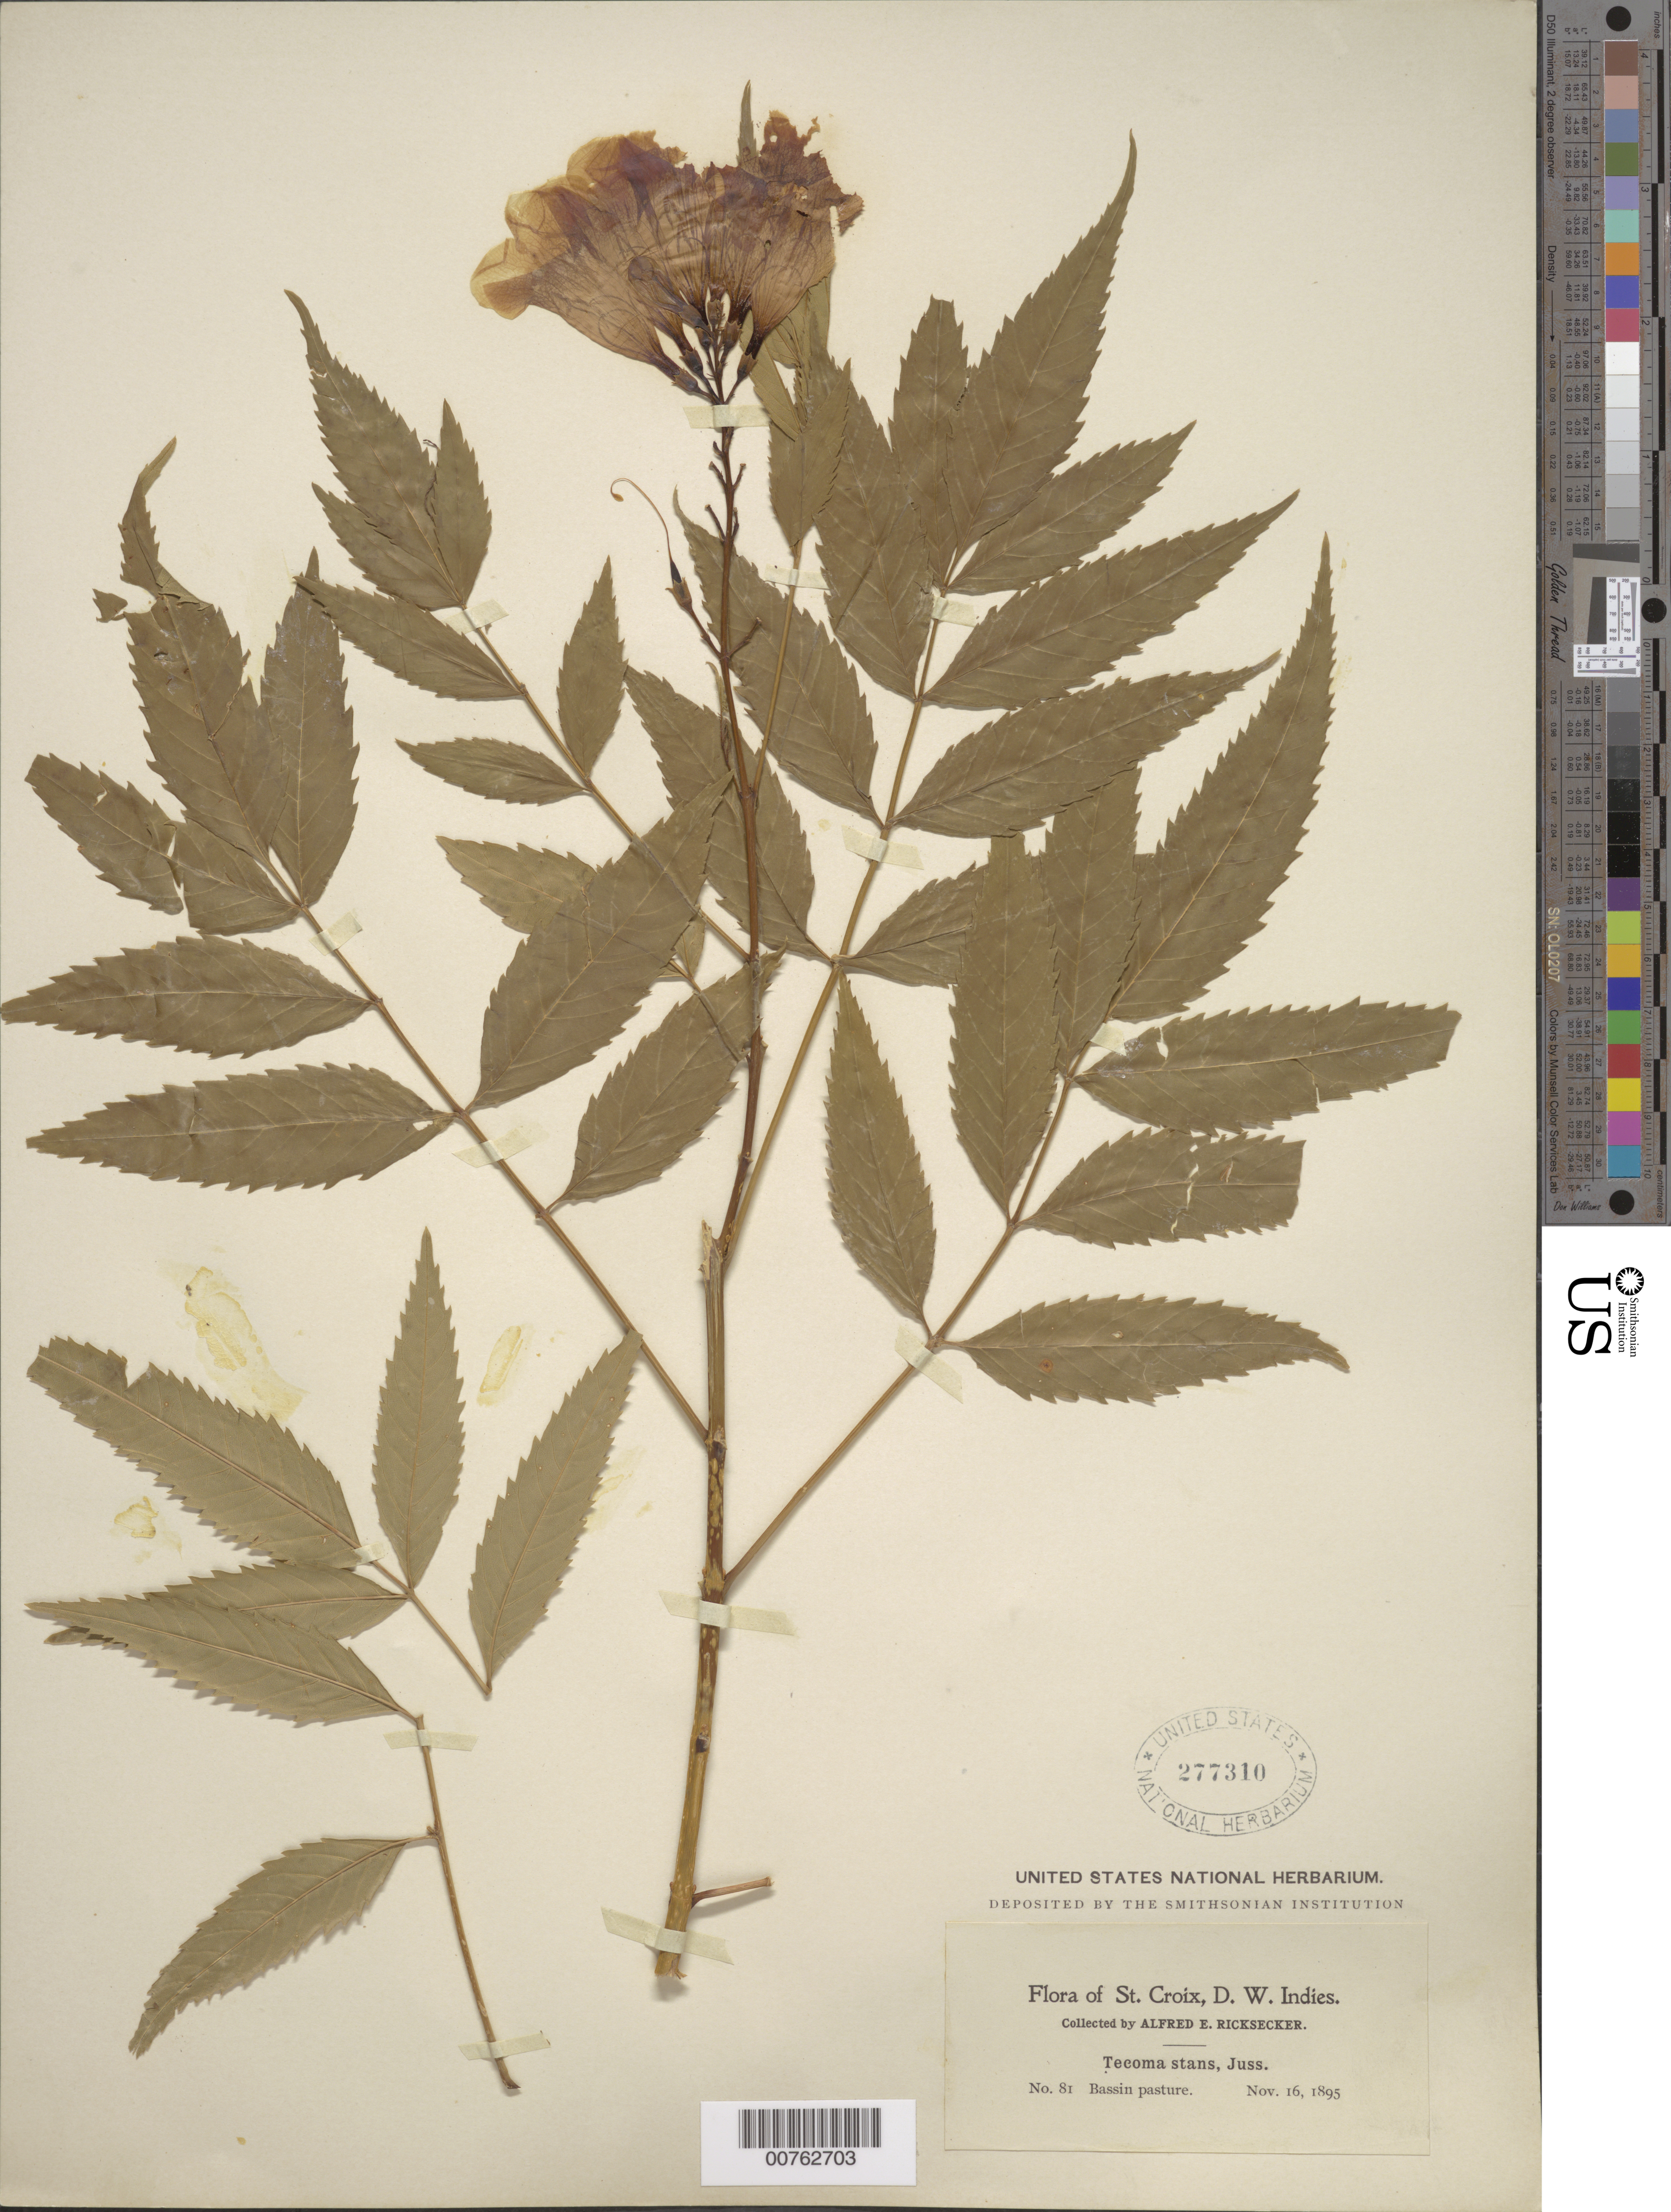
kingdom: Plantae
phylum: Tracheophyta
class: Magnoliopsida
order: Lamiales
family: Bignoniaceae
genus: Tecoma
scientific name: Tecoma stans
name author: (L.) Juss. ex Kunth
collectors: A. E. Ricksecker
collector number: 81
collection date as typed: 16 Nov 1895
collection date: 1895-11-16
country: U.S. Virgin Islands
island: St. Croix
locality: Bassin pasture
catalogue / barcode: US 277310